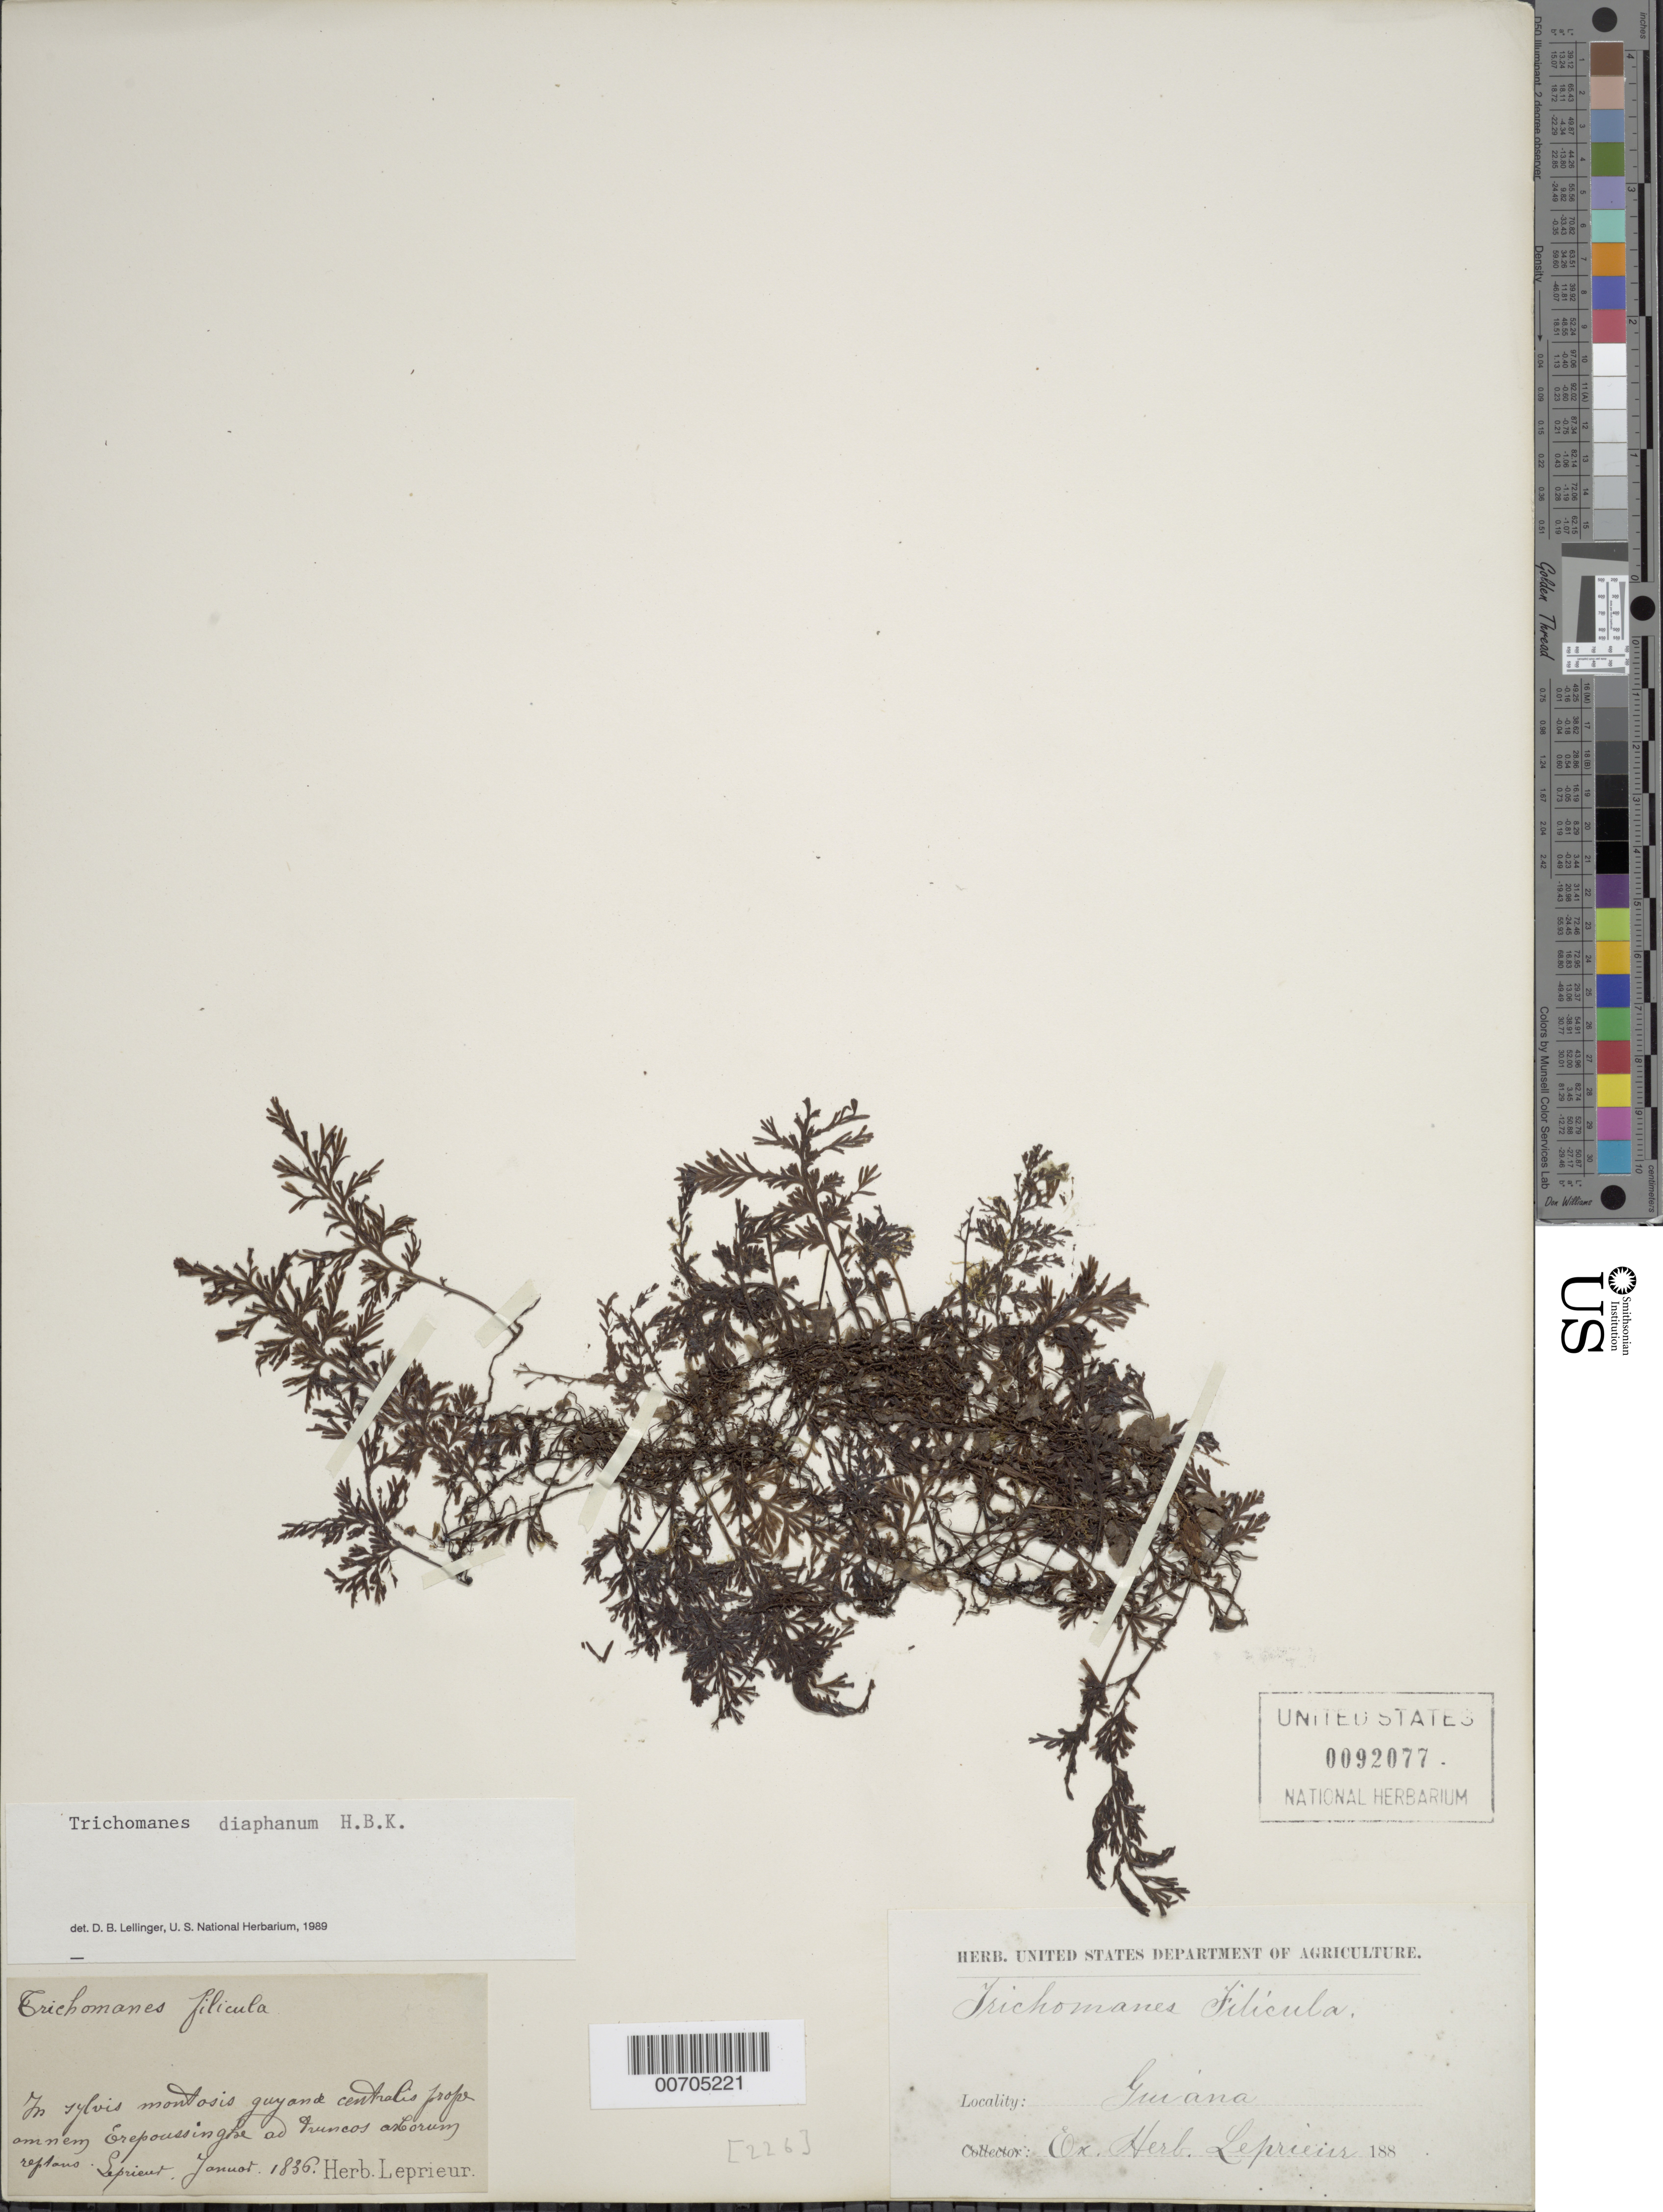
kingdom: Plantae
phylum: Tracheophyta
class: Polypodiopsida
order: Hymenophyllales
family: Hymenophyllaceae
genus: Polyphlebium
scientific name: Polyphlebium diaphanum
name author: (Kunth) Ebihara & Dubuisson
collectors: F. M. R. Leprieur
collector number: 226 ?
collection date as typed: January 1836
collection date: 1836-01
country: French Guiana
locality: Erepoussingose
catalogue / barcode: US 92077